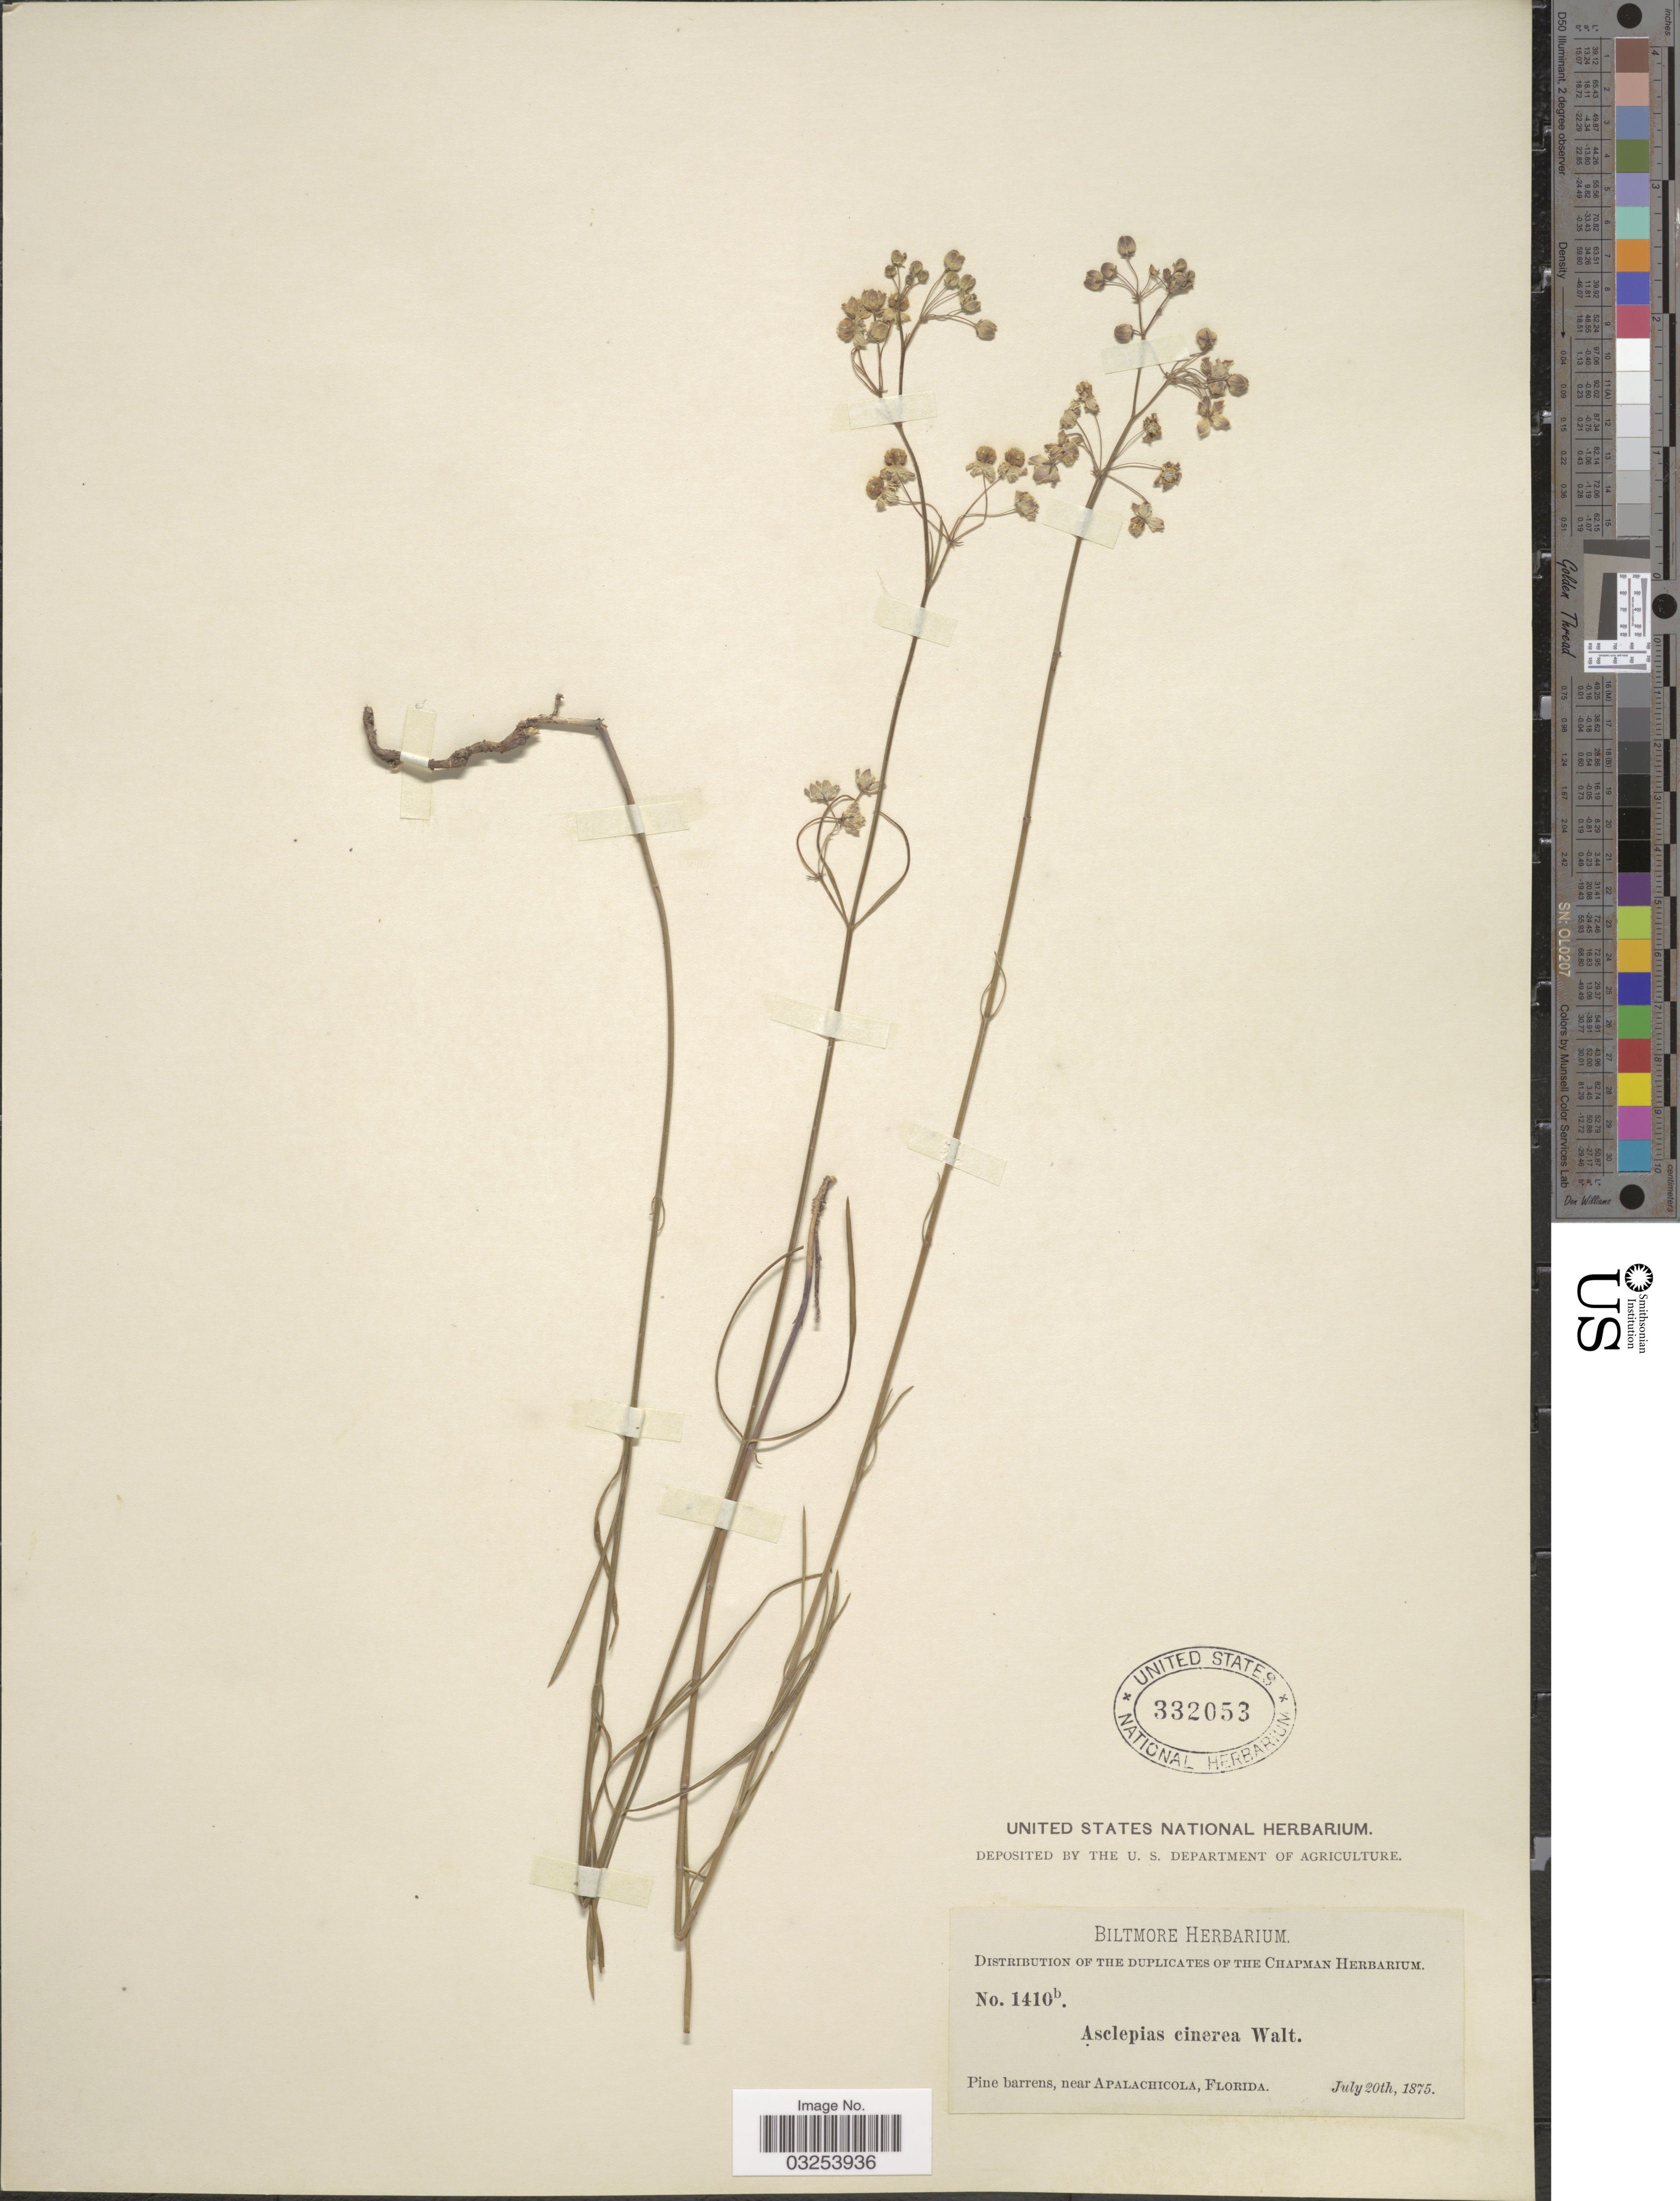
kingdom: Plantae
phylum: Tracheophyta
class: Magnoliopsida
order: Gentianales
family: Apocynaceae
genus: Asclepias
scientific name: Asclepias cinerea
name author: Walter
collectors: ex herb. Biltmore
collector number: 1410b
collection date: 1875-07-20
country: United States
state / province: Florida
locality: Near Apalachicola.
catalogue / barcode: US 332053